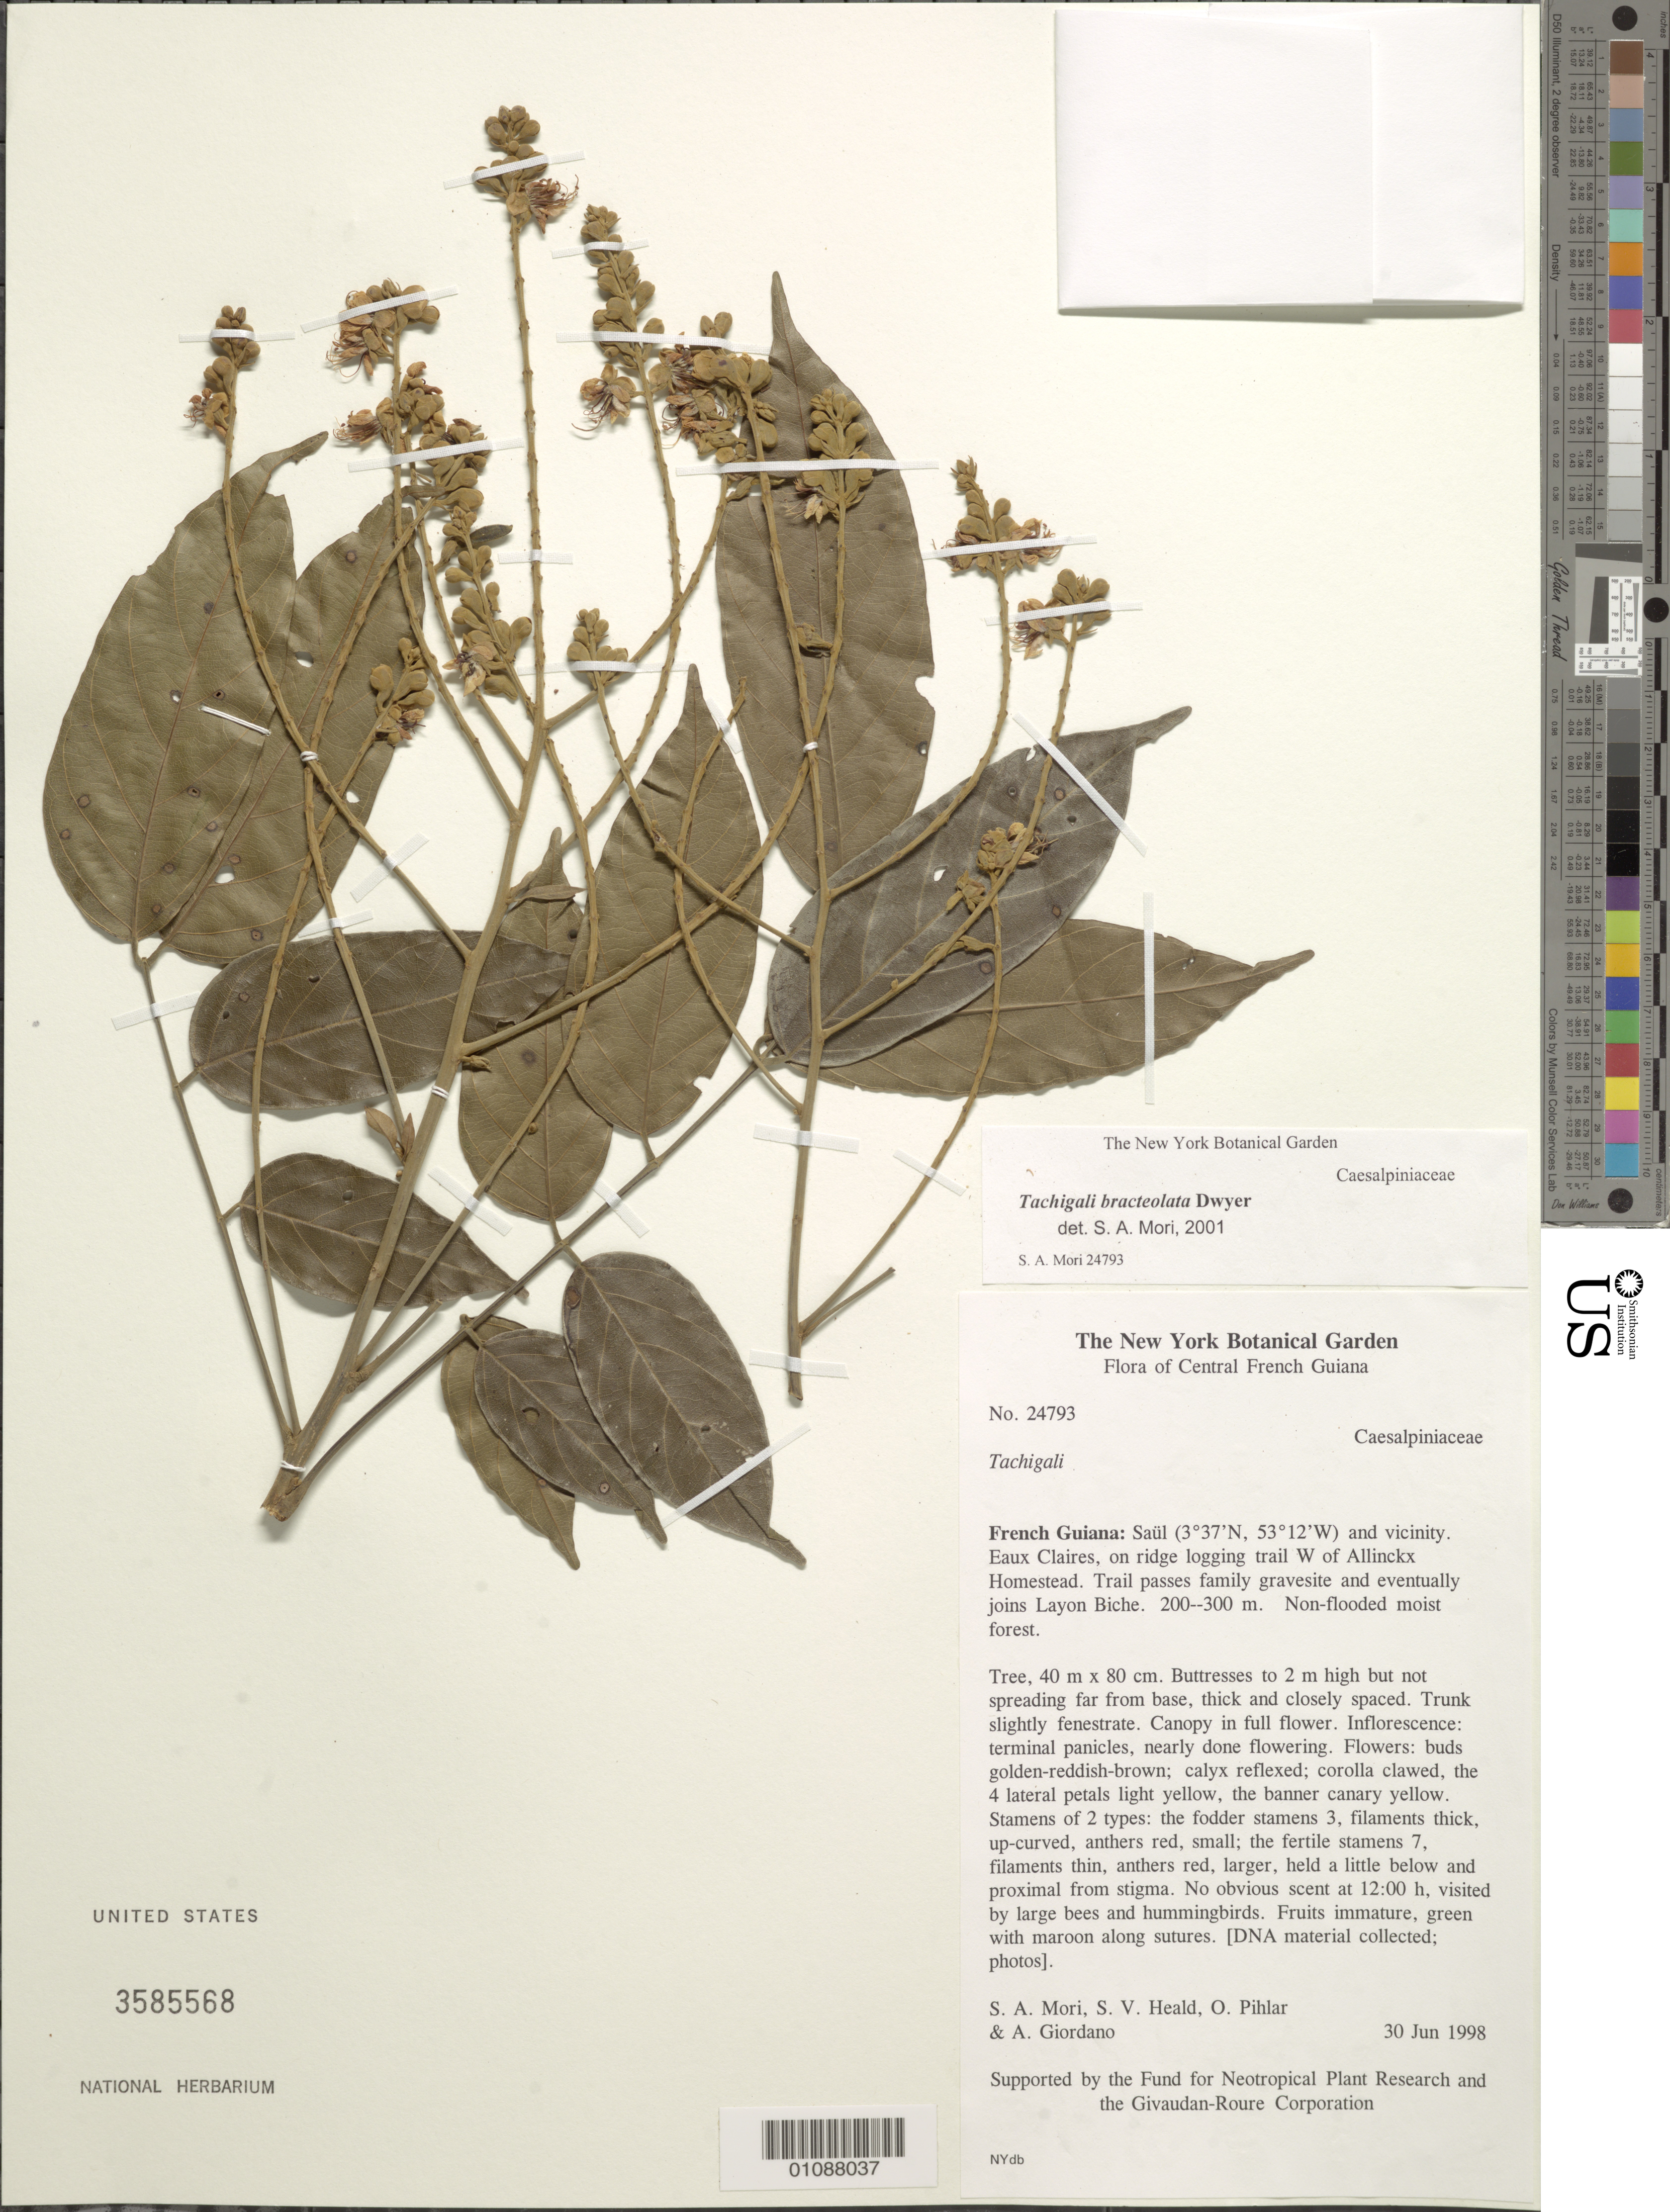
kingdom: Plantae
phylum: Tracheophyta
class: Magnoliopsida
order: Fabales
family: Fabaceae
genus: Tachigali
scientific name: Tachigali bracteolata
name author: Dwyer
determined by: Mori, Scott A.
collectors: S. Mori, S. Heald, O. Pihlar & A. Giordano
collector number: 24793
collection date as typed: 30-Jun-98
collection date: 1998-06-30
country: French Guiana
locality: Saül and vic., Eaux Claires, on ridge logging trail W of Allinckx Homestead. Trail passes family gravesite and eventually joins Layon Biche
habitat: Non-flooded moist forest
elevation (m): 200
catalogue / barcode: US 3585568